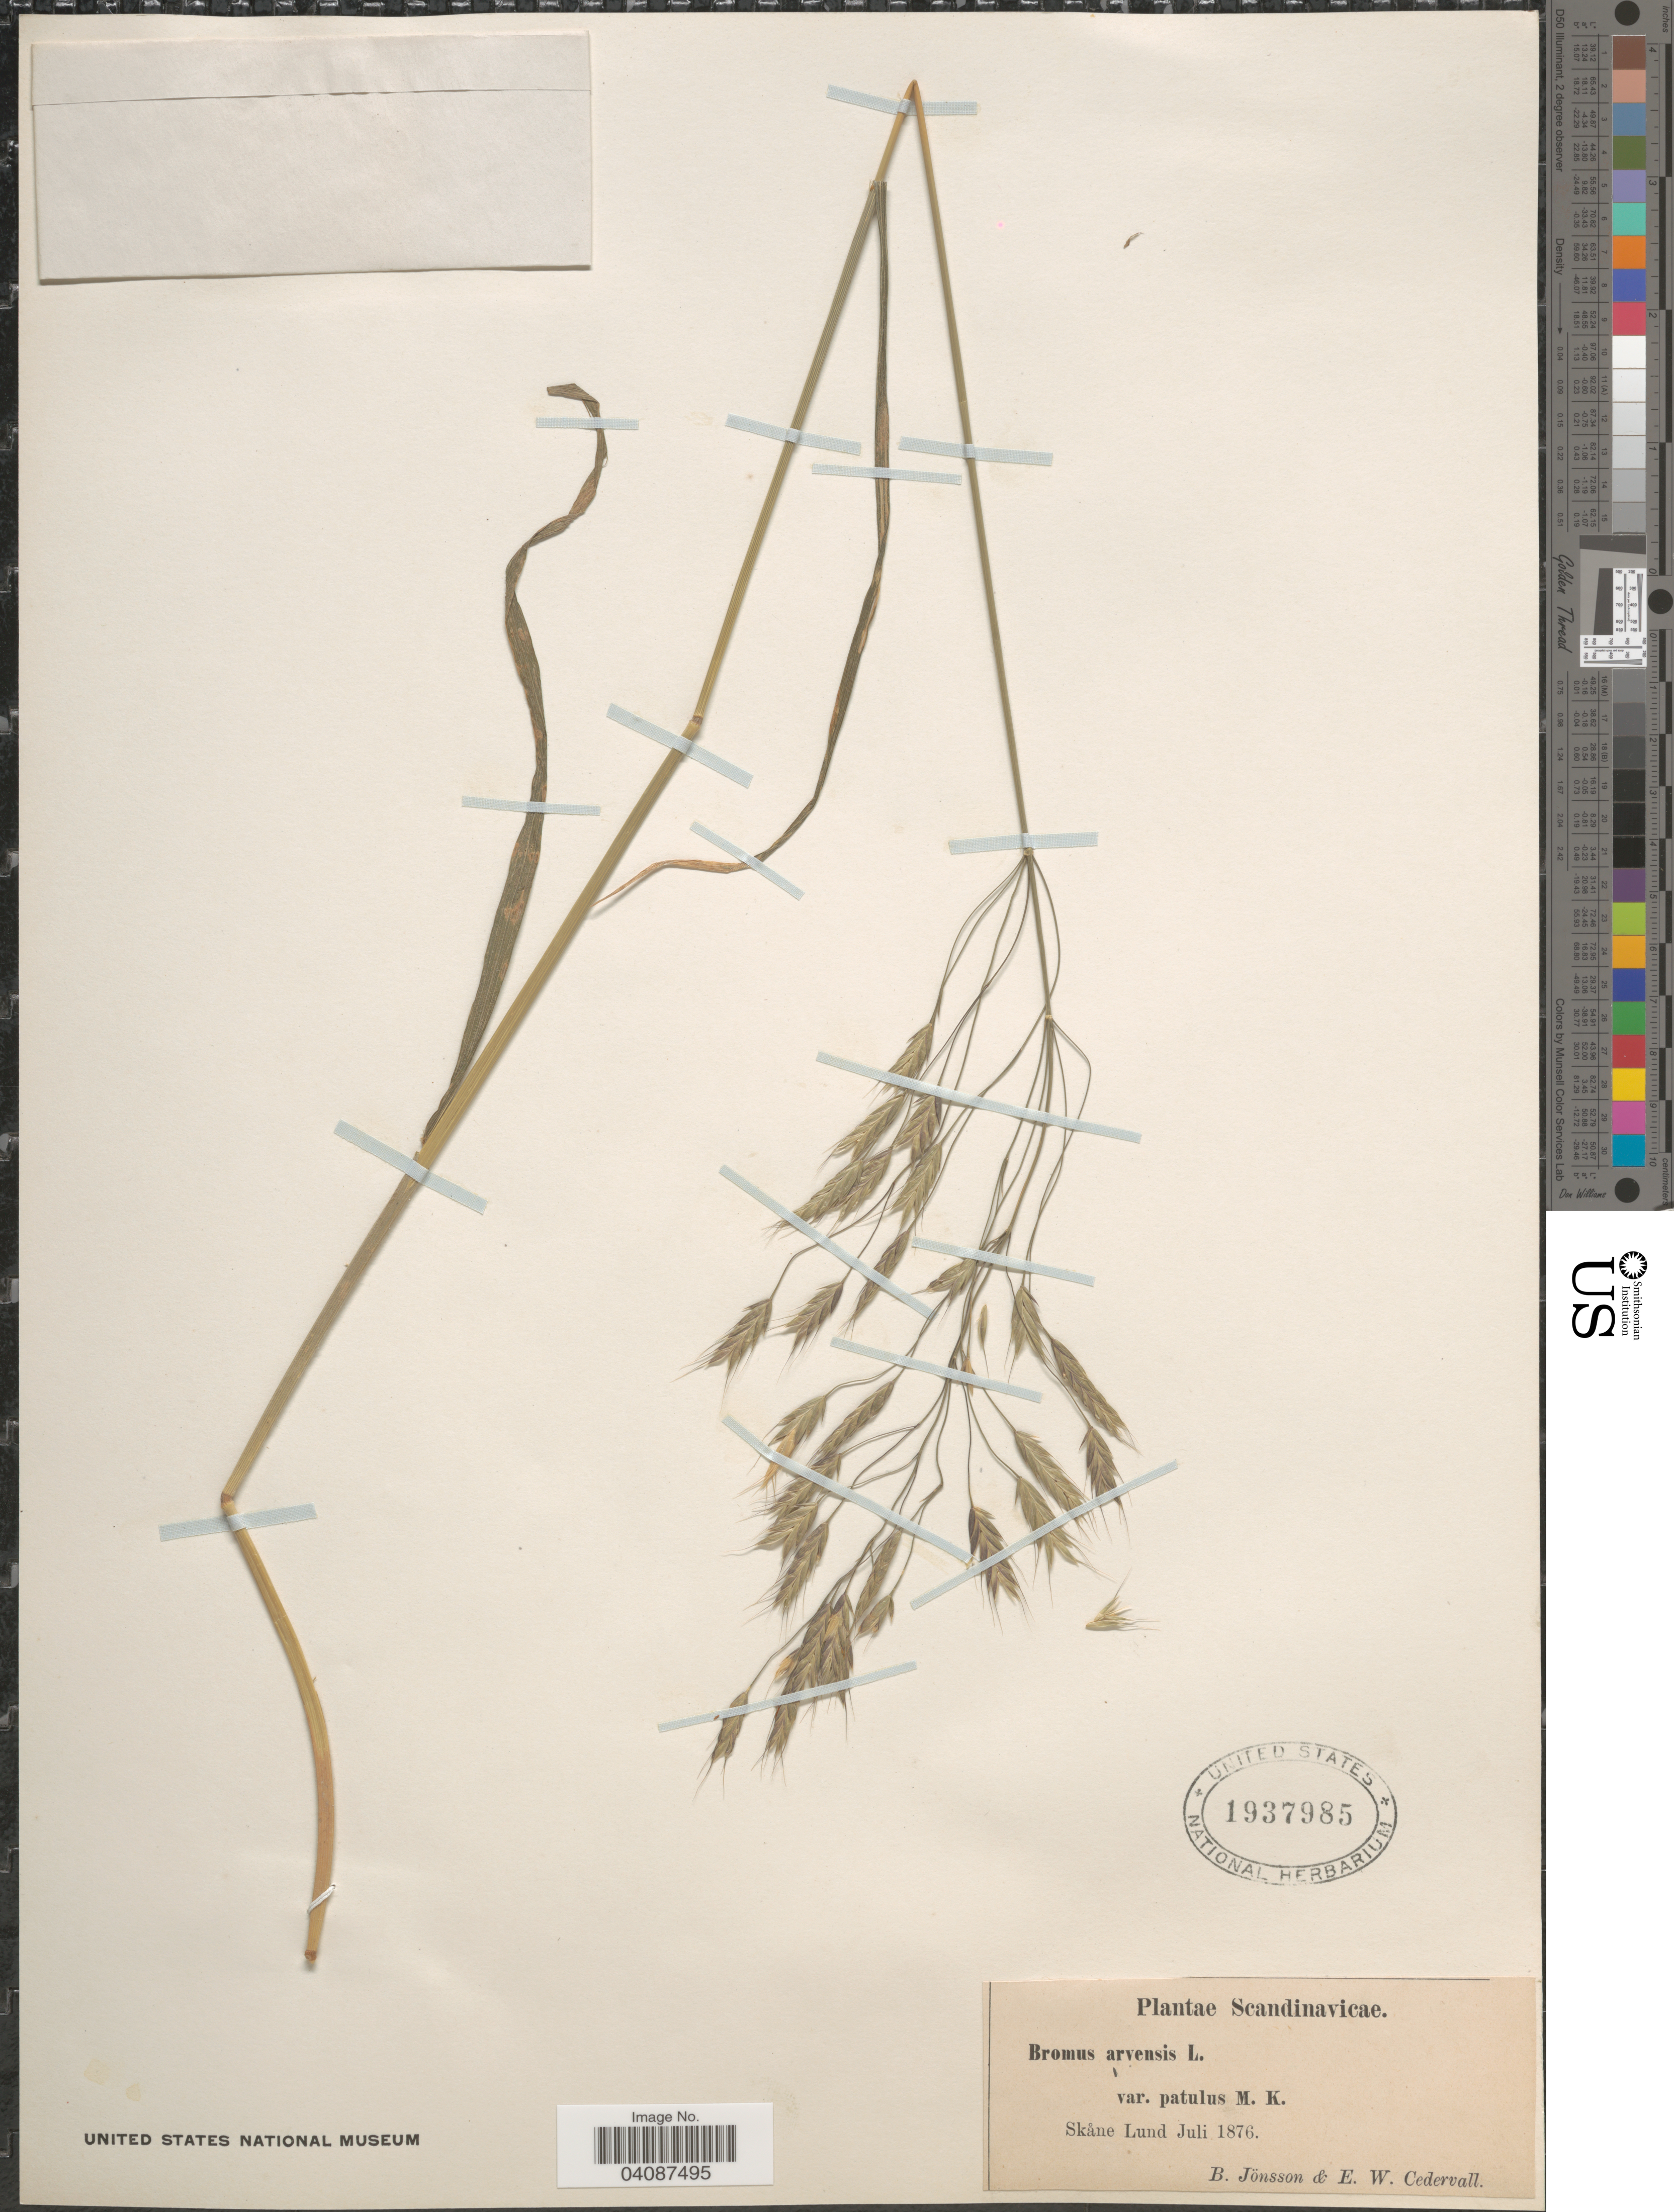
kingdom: Plantae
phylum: Tracheophyta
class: Liliopsida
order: Poales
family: Poaceae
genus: Bromus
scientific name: Bromus arvensis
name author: L.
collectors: B. Jönsson & E. Cedervall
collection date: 1876-07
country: Sweden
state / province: Skåne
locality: Scandinavicae. Lund.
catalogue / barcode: US 1937985